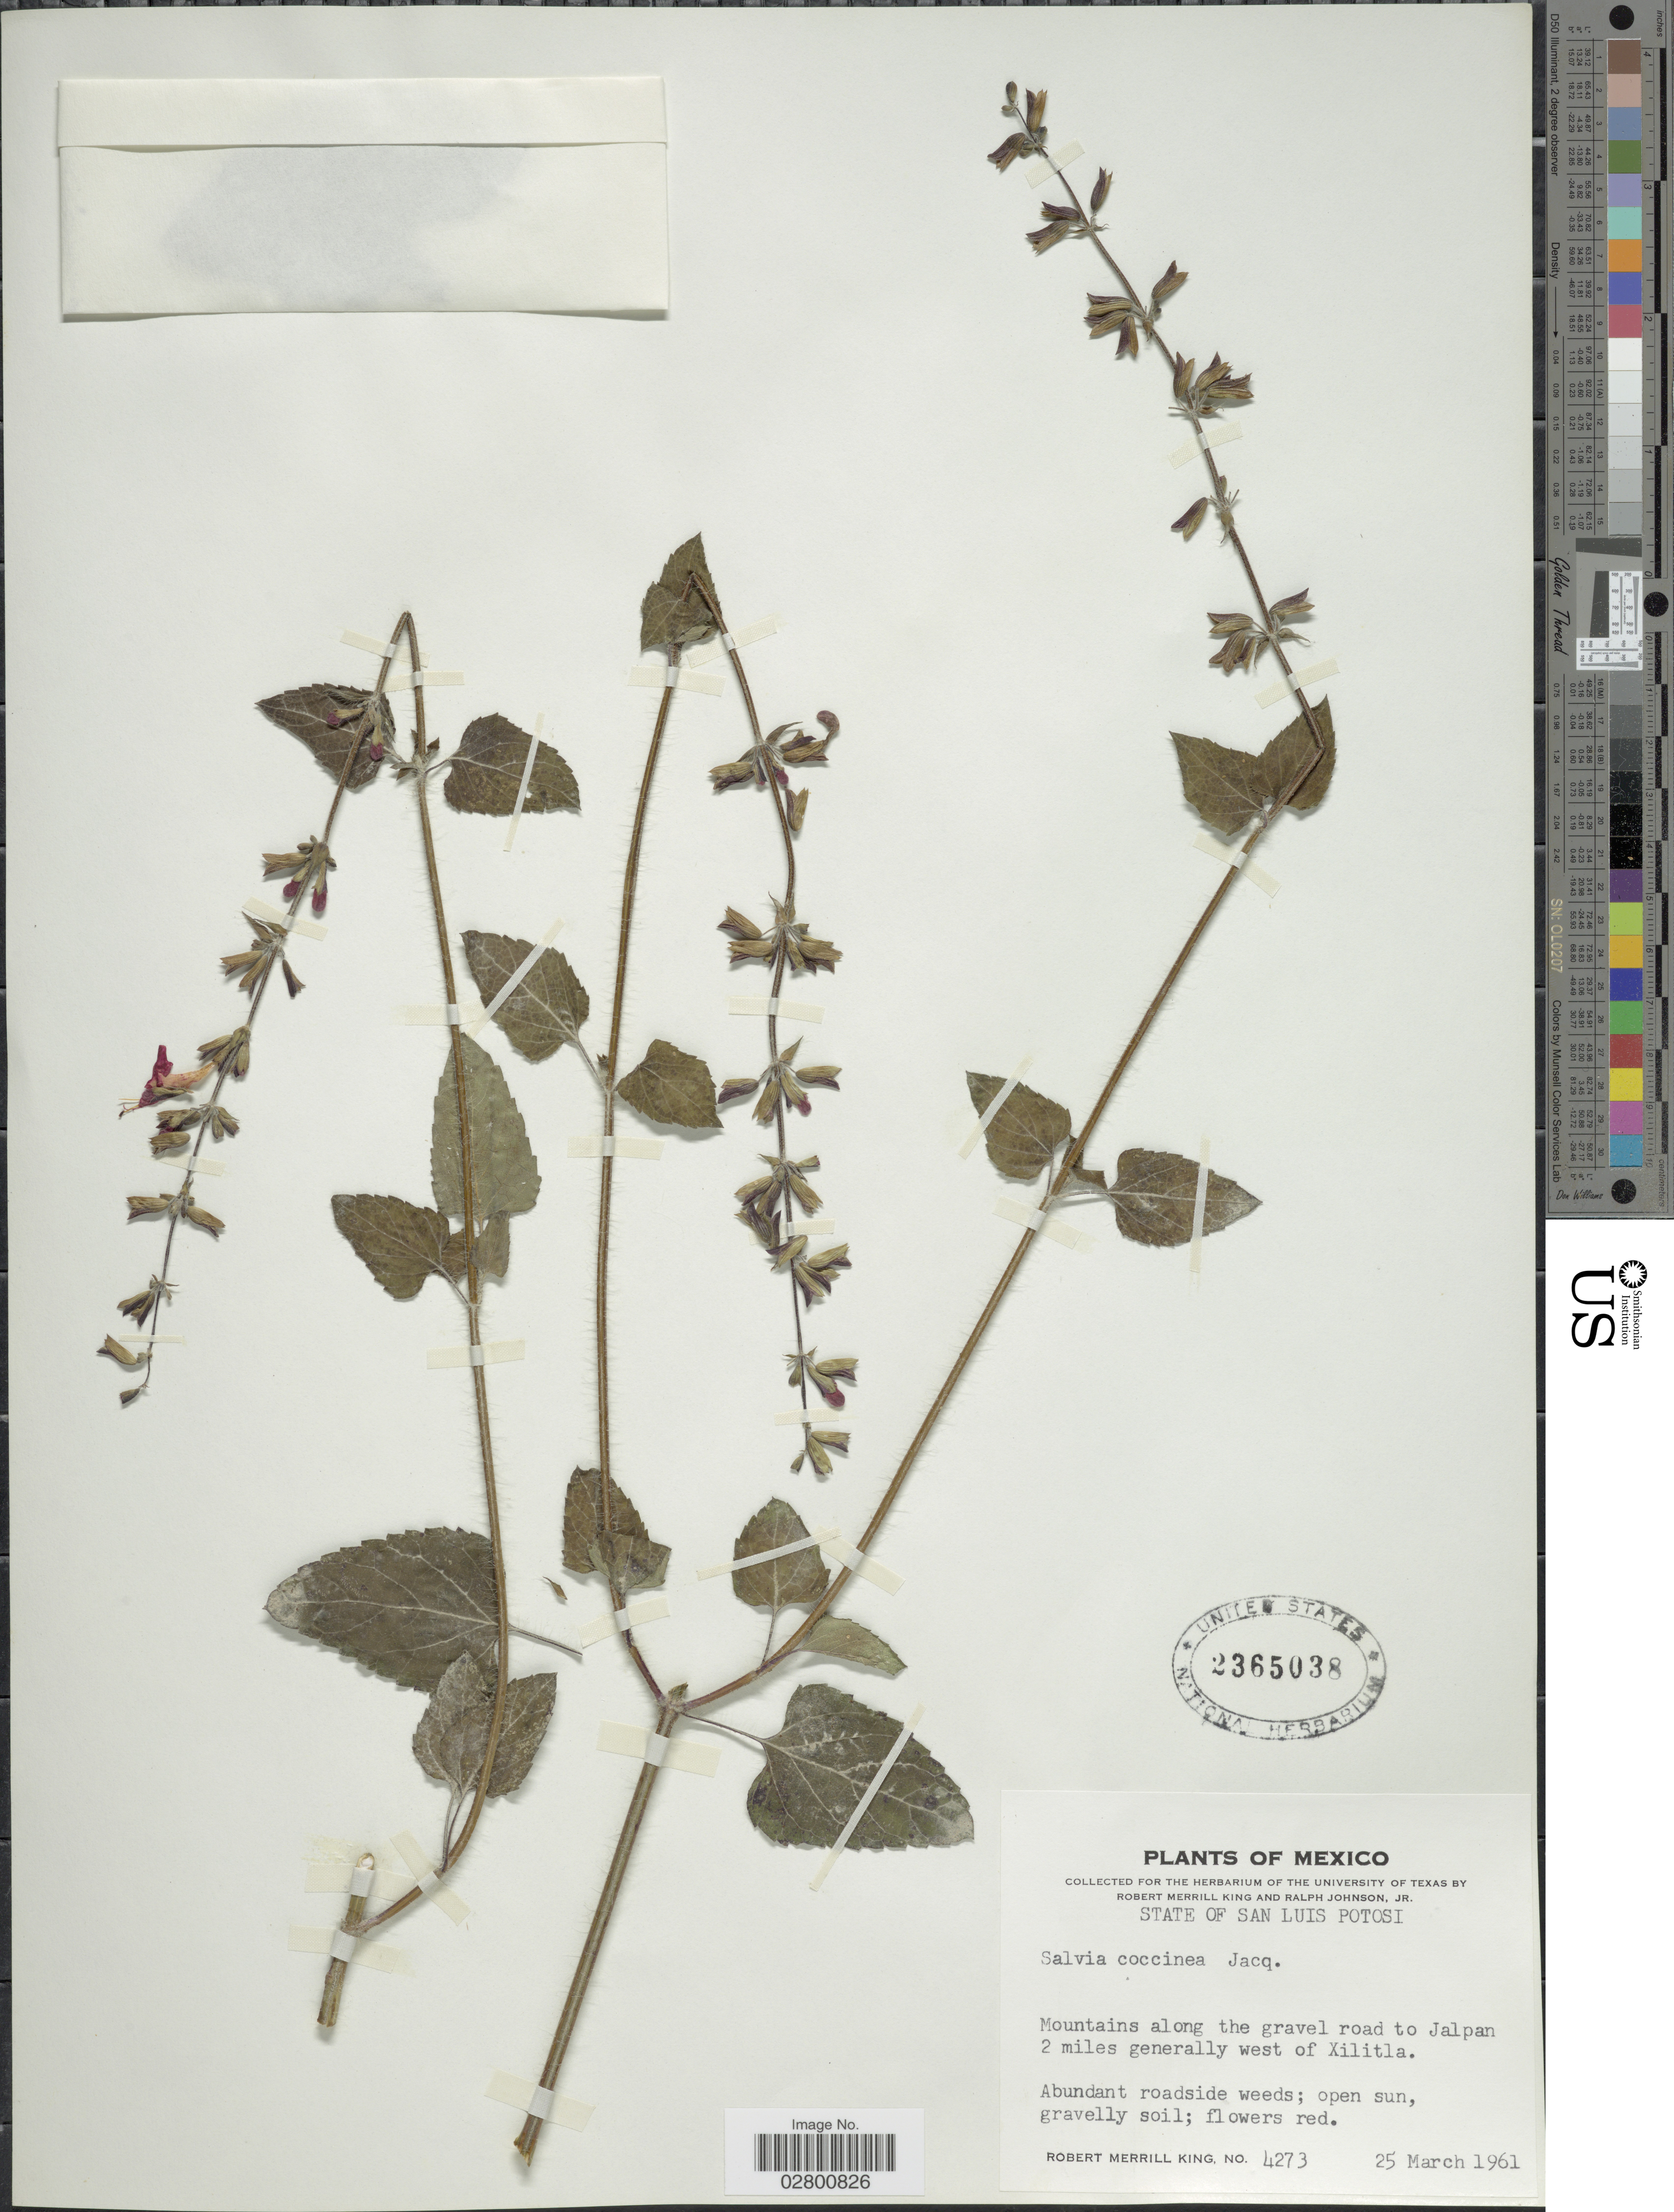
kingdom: Plantae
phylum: Tracheophyta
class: Magnoliopsida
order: Lamiales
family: Lamiaceae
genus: Salvia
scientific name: Salvia coccinea 'Naples Lavender'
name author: L. f. ex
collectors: R. M. King & R. Johnson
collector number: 4273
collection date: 1961-03-25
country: Mexico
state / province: San Luis Potosí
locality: Mountains along the gravel road to Jalpan 2 miles generally west of Xilitla.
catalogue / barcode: US 2365038